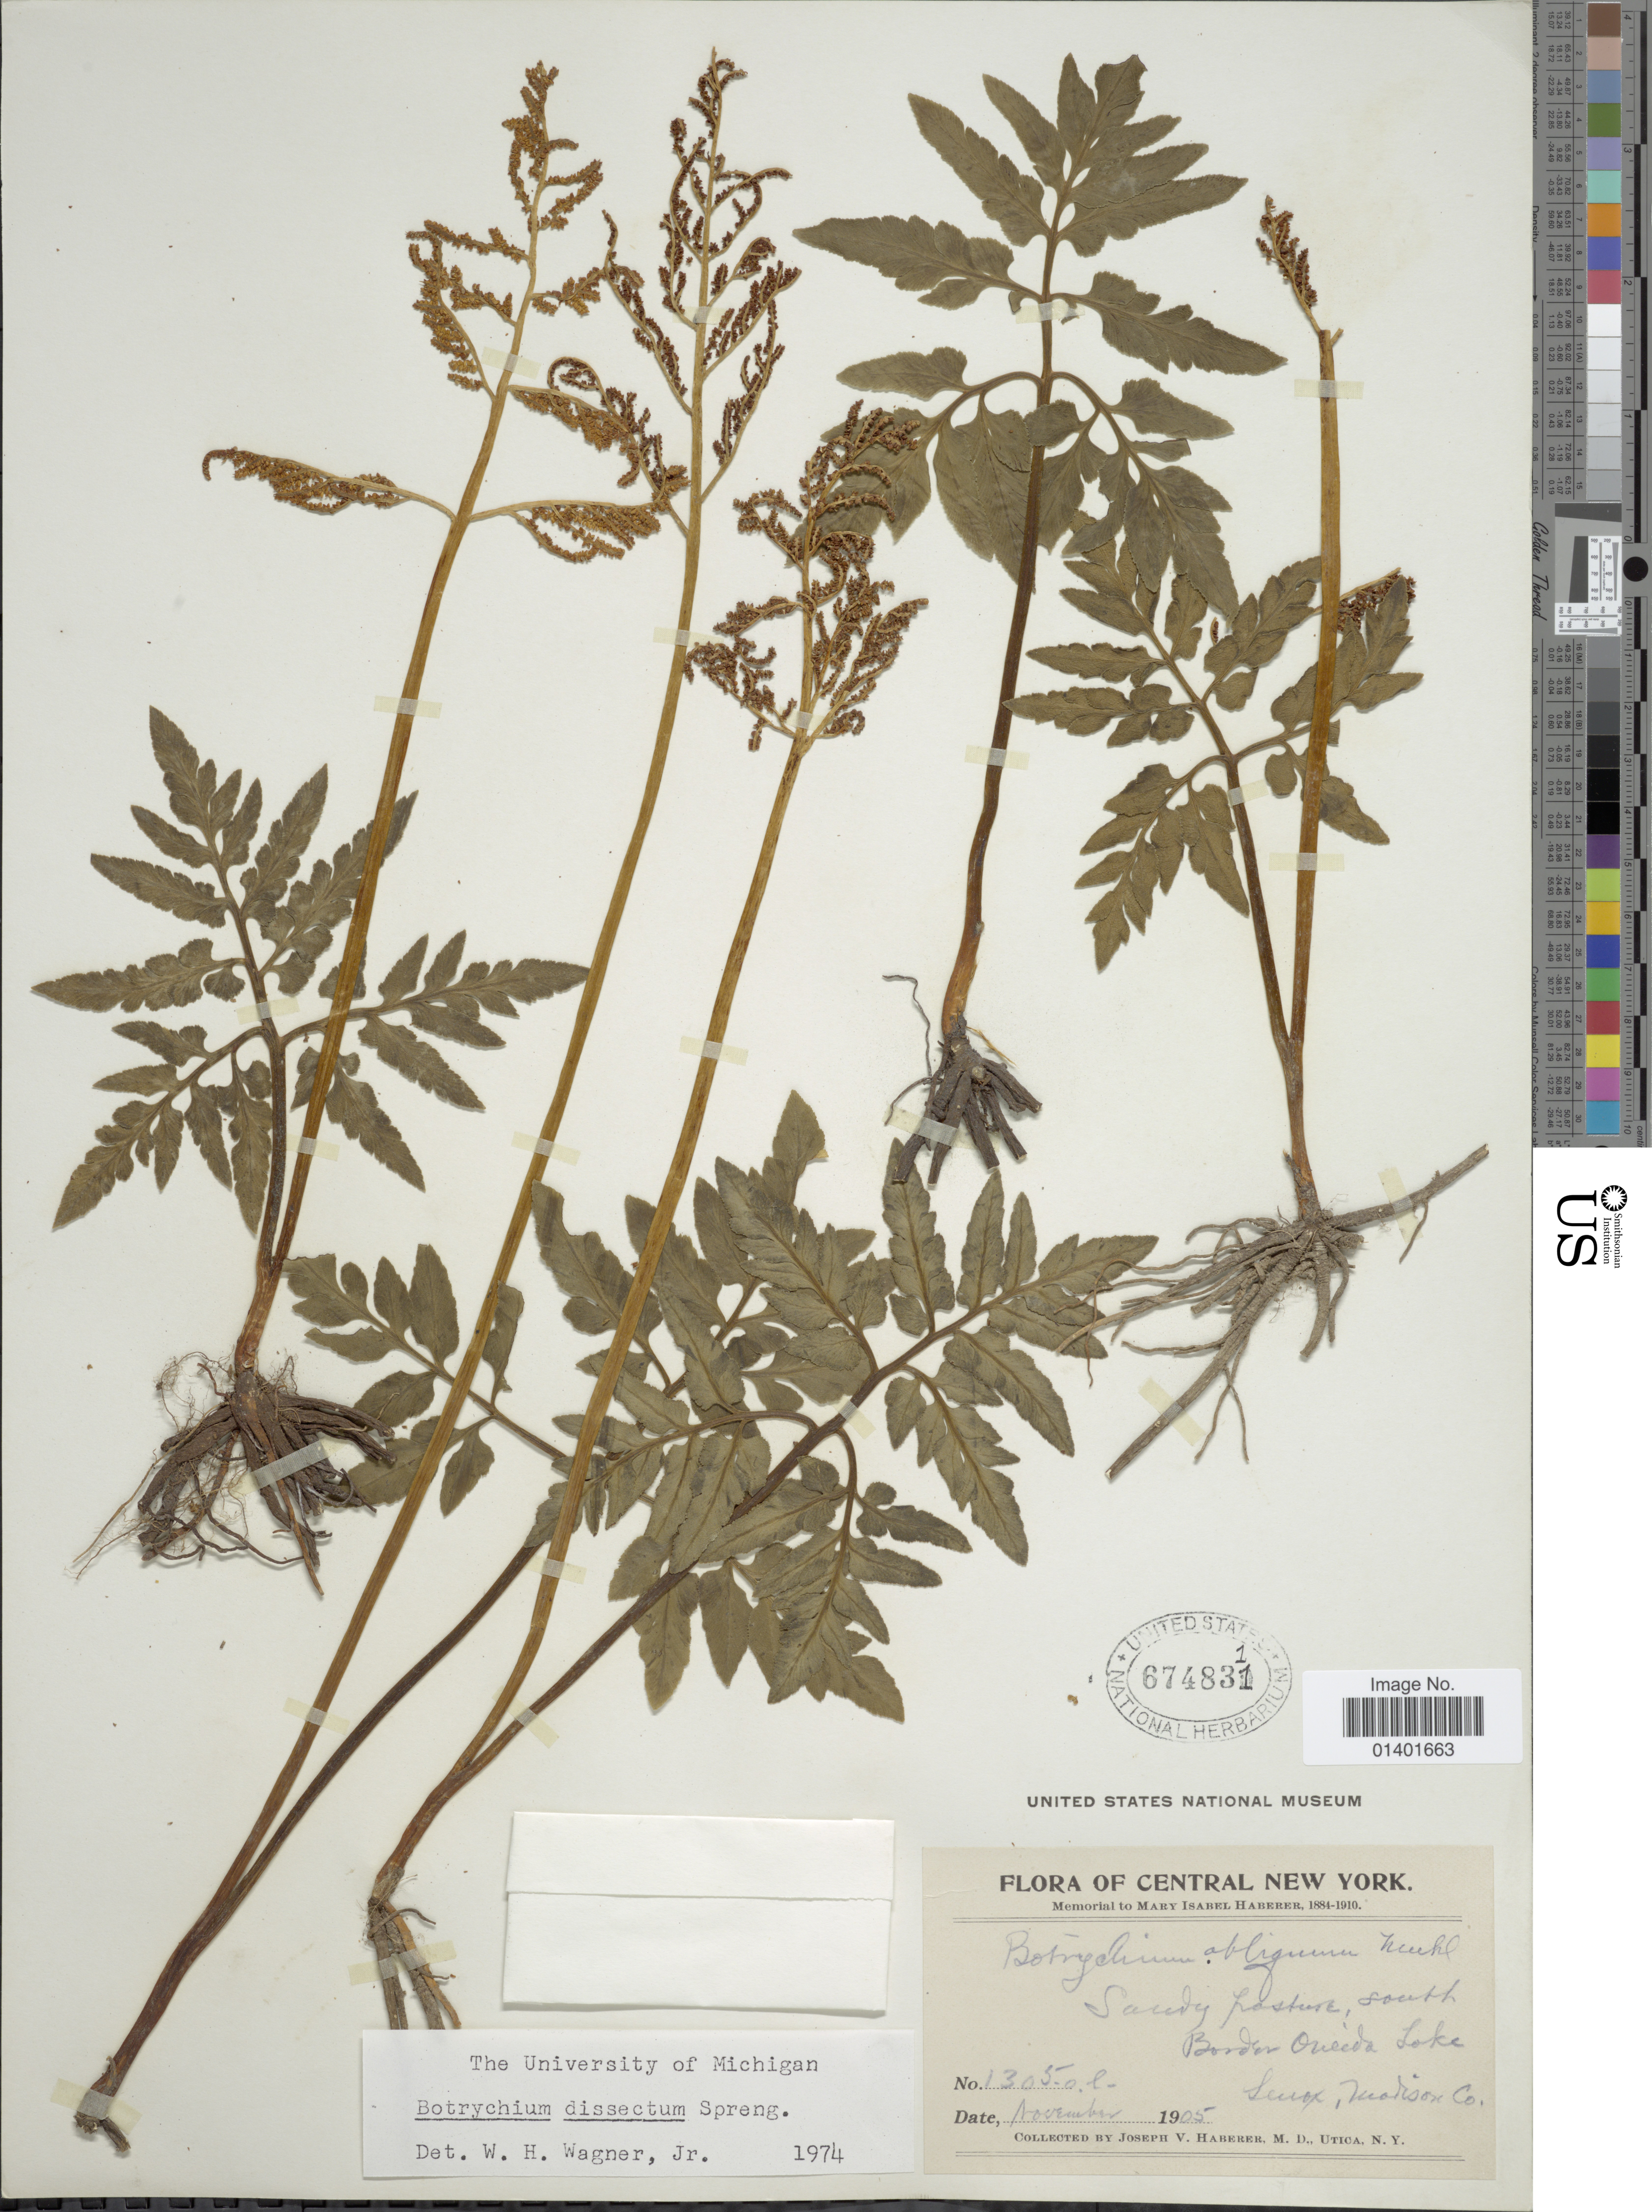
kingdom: Plantae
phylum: Tracheophyta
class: Polypodiopsida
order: Ophioglossales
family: Ophioglossaceae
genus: Botrychium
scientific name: Botrychium dissectum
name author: Spreng.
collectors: J. V. Haberer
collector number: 1305.o.l.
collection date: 1905-11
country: United States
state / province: New York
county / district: Oneida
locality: South Border Oneida Lake, Lenox, Madison Co.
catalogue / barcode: US 674831